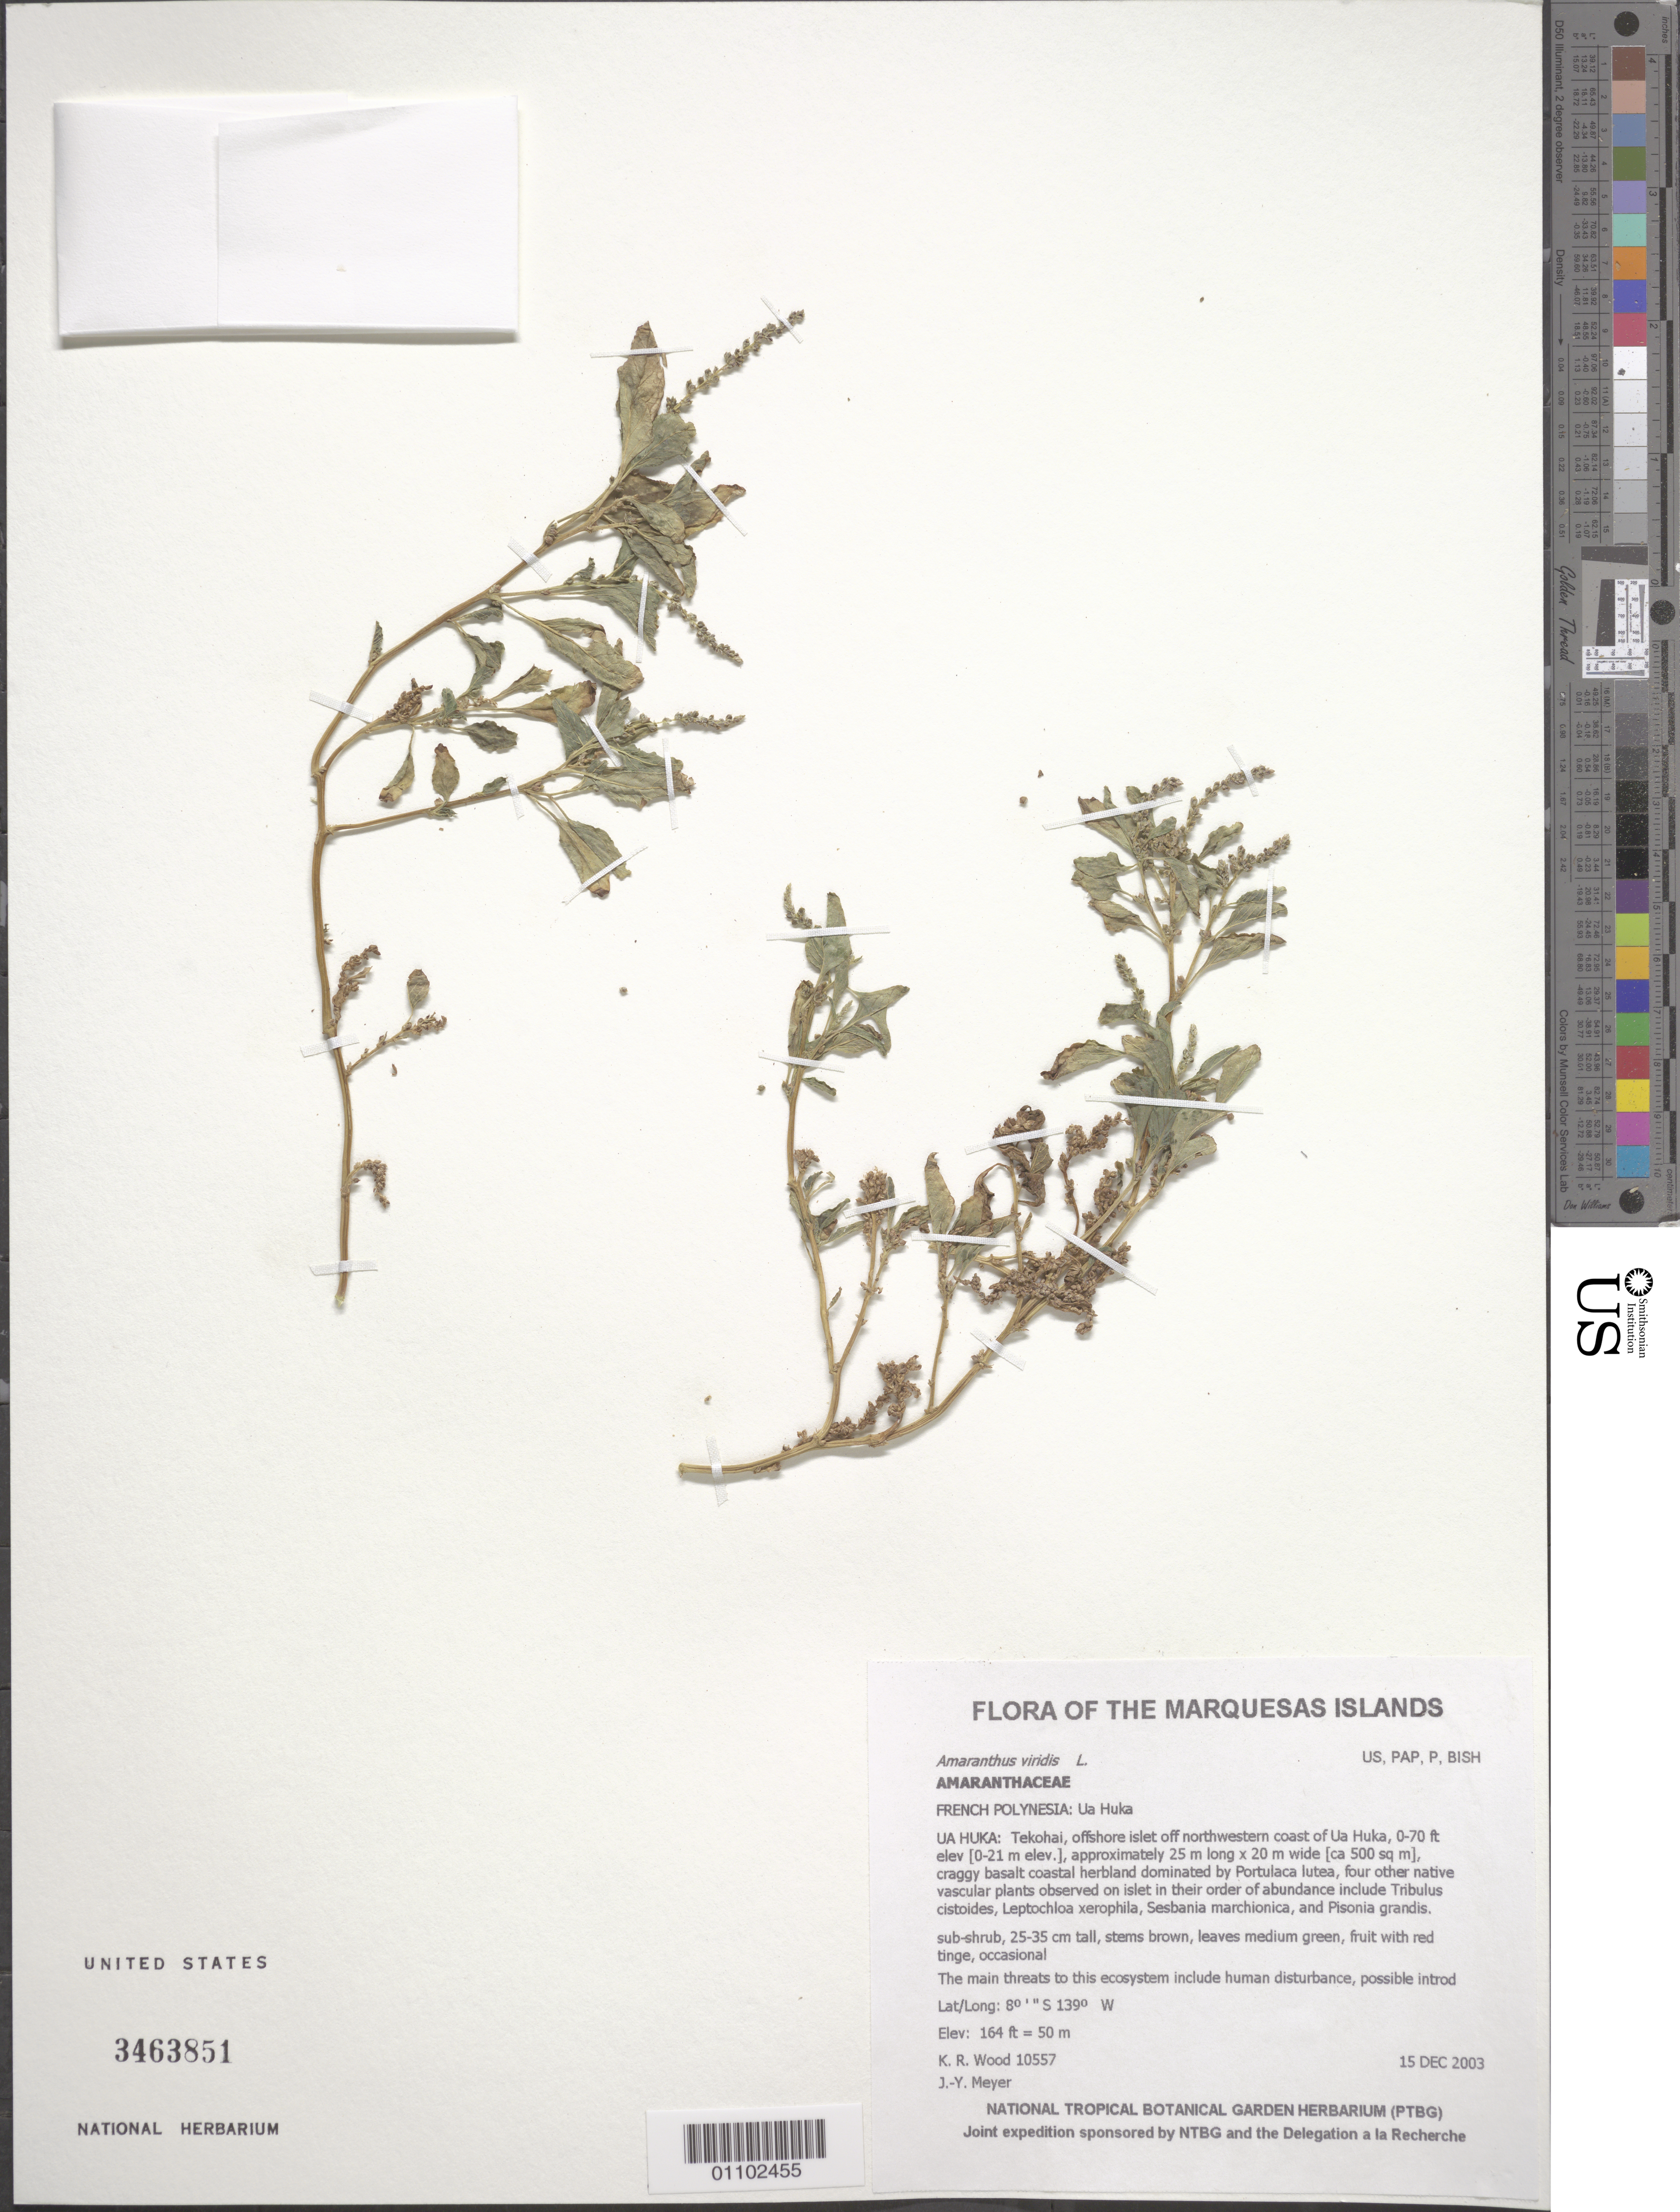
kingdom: Plantae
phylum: Tracheophyta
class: Magnoliopsida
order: Caryophyllales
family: Amaranthaceae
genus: Amaranthus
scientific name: Amaranthus viridis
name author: L.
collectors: K. R. Wood & J.-Y. Meyer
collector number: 10557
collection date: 2003-12-15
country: French Polynesia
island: Ua Huka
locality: Tekohai, offshore islet off northwestern coast of Ua Huka, approximately 25 m long x 20 m wide [ca 500 sq m]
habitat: Moderate slope, open, dry. Craggy basalt coastal herbland dominated by Portulaca lutea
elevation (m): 50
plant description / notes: Human disturbance, possible introduction of Rattus sp., and competition with non-native plant taxa such as Cenchrus echinatus, Portulaca oleracea, Passiflora foetida, Digitaria ciliaris, and Amaranthus viridis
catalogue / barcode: US 3463851